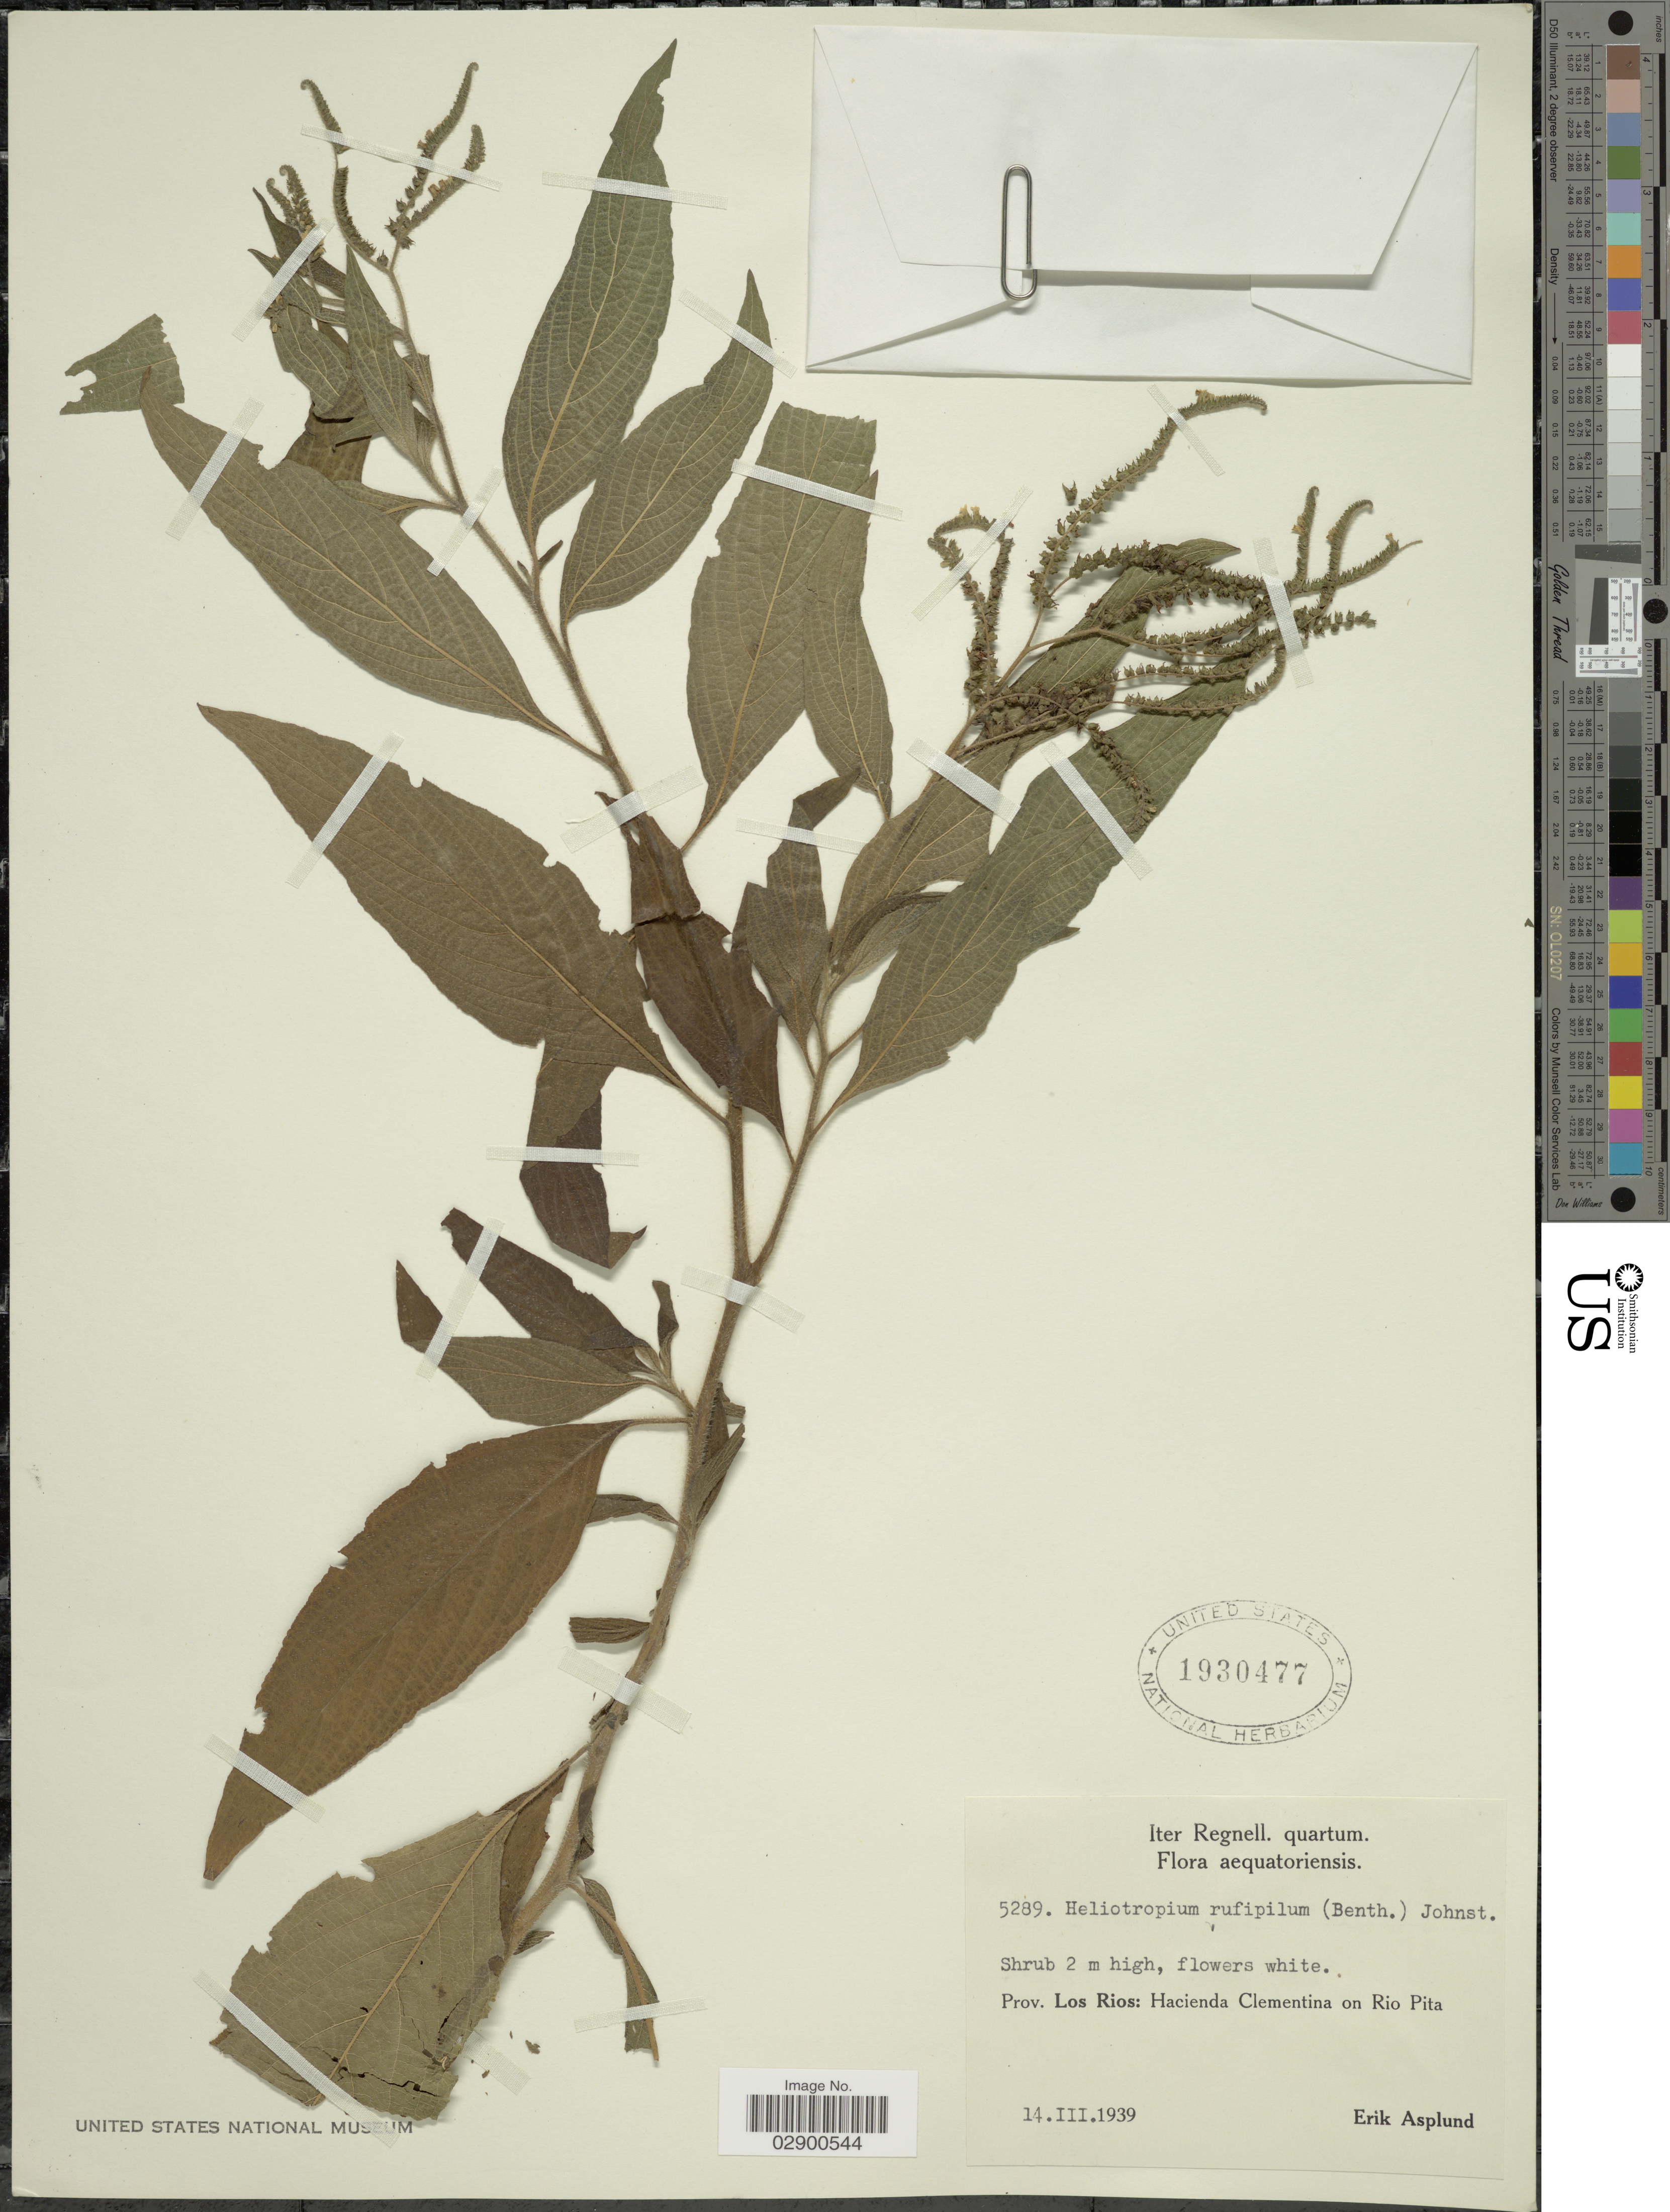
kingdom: Plantae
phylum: Tracheophyta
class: Magnoliopsida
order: Boraginales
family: Heliotropiaceae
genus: Heliotropium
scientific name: Heliotropium rufipilum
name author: (Benth.) I.M. Johnst.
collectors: E. Asplund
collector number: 5289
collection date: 1939-03-14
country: Ecuador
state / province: Los Ríos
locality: Hacienda Clementina on Rio Pita.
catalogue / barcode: US 1930477